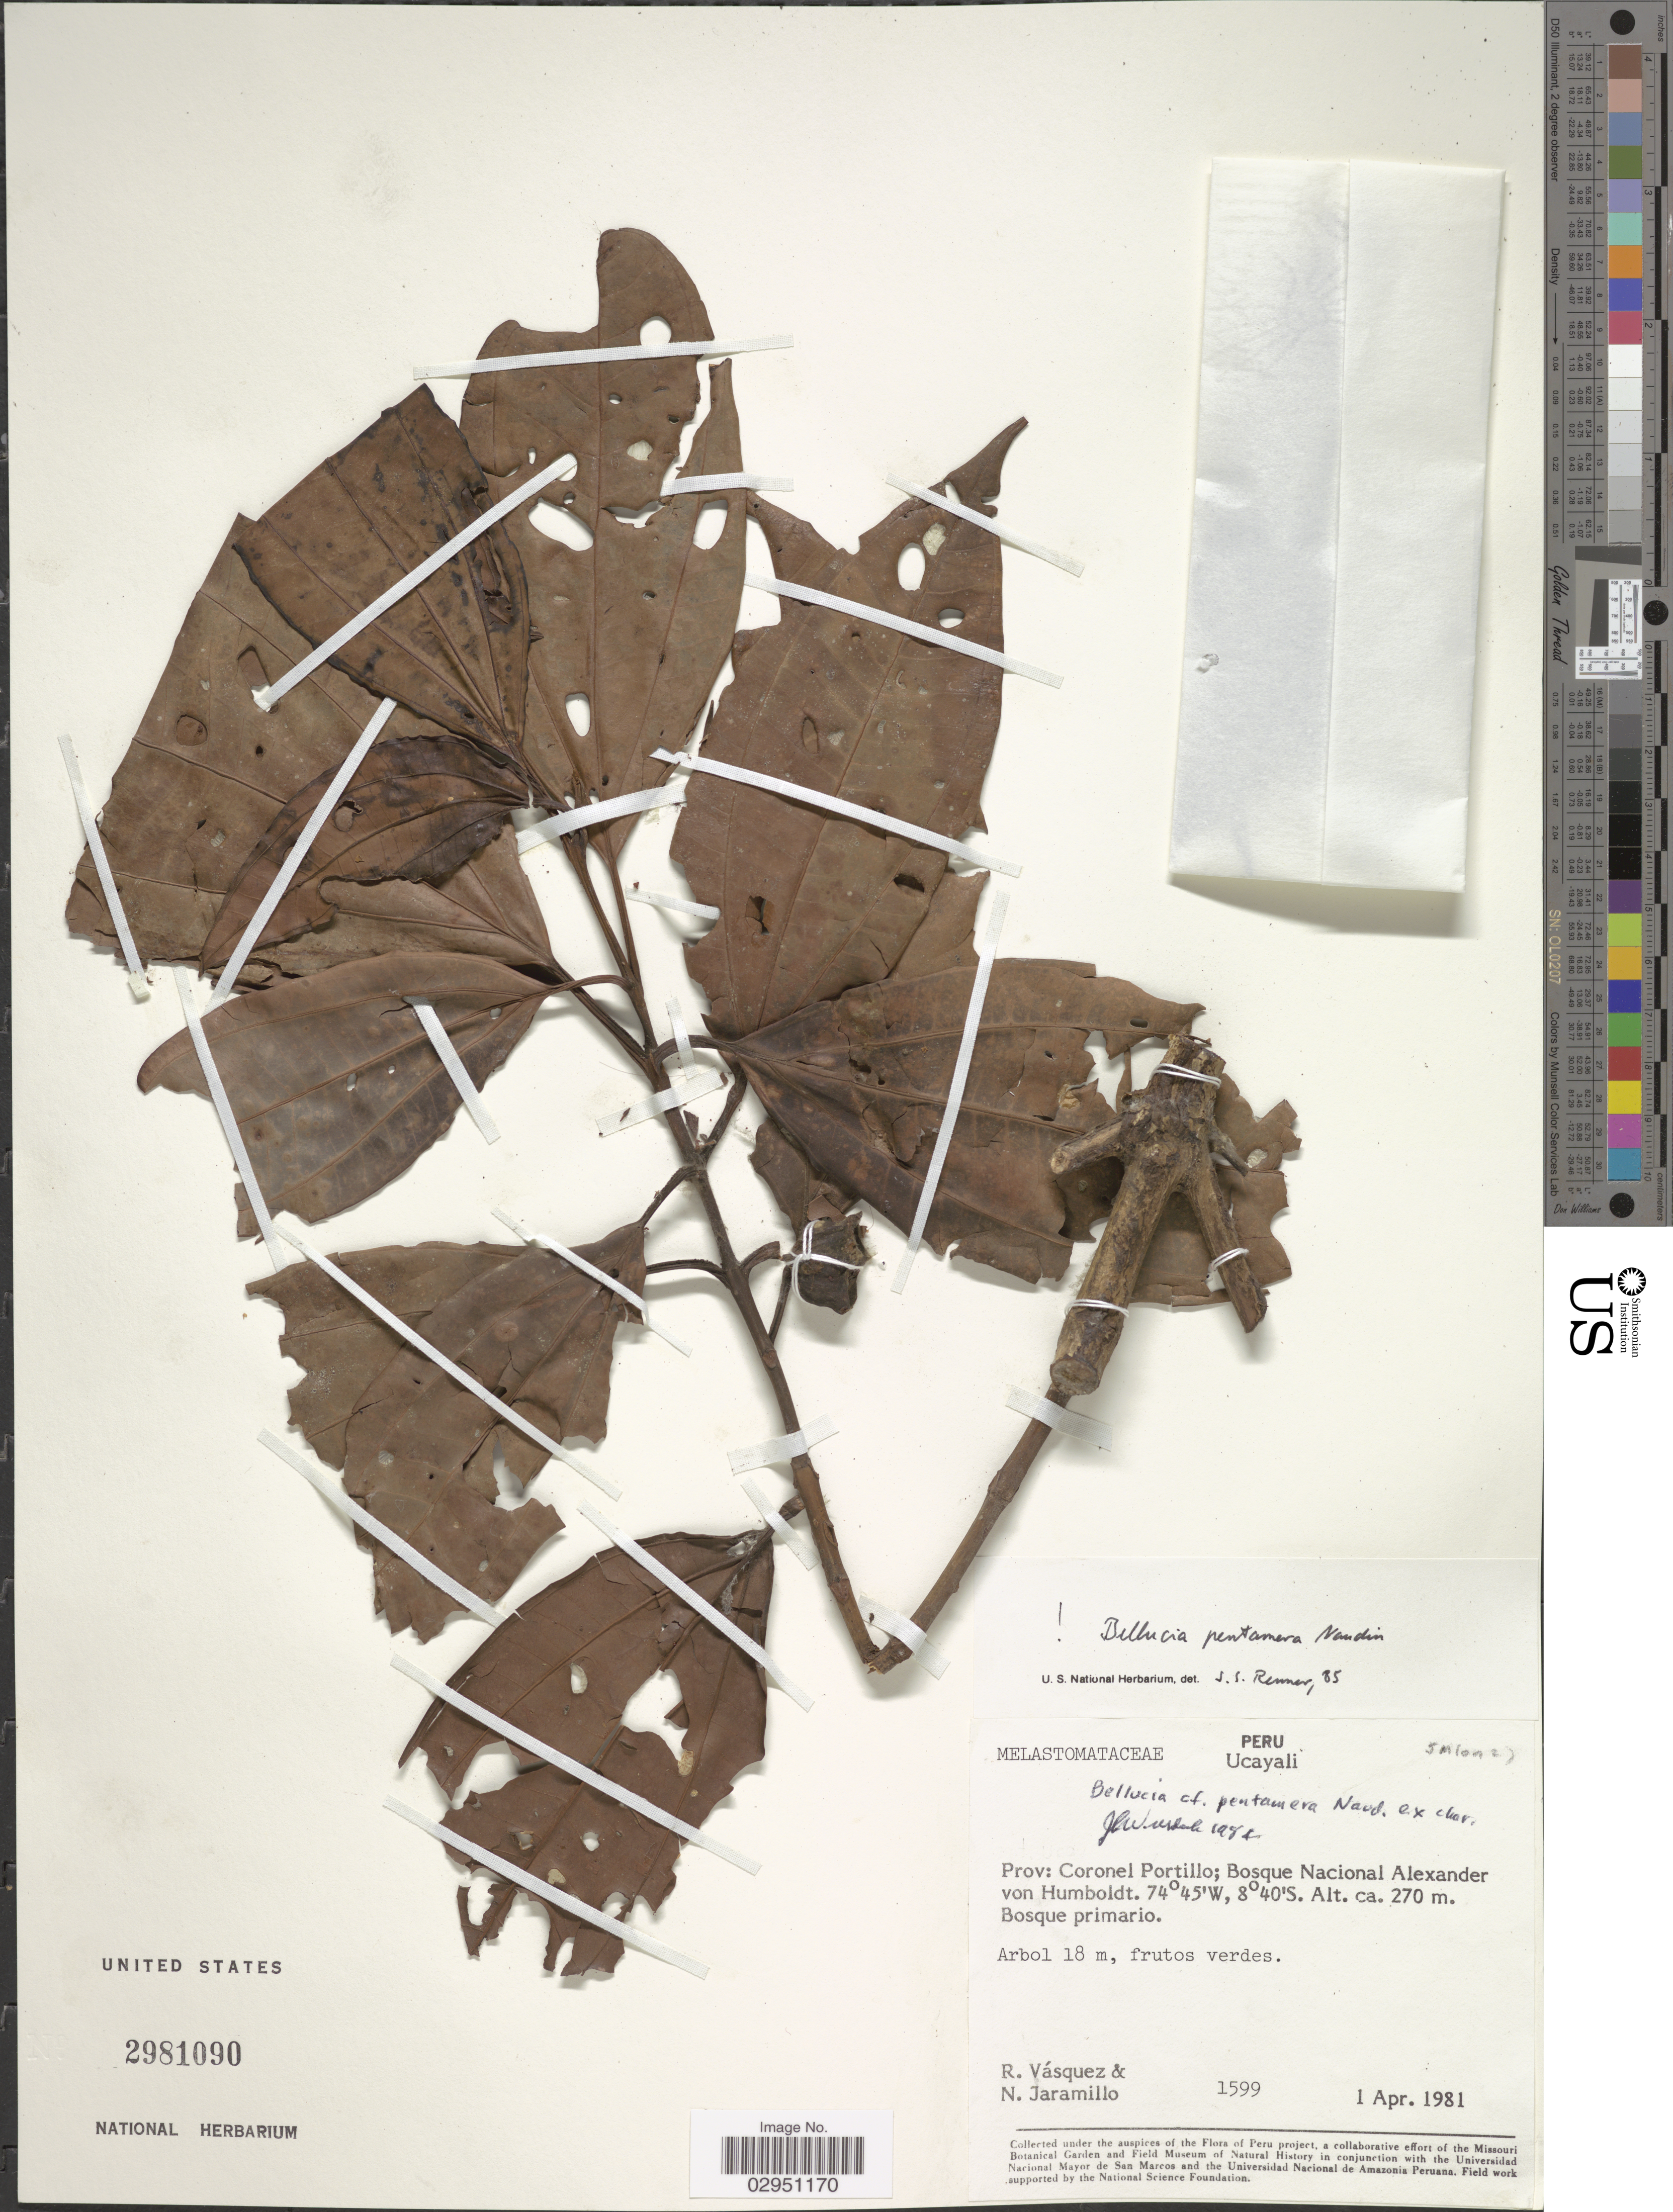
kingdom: Plantae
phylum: Tracheophyta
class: Magnoliopsida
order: Myrtales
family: Melastomataceae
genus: Bellucia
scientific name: Bellucia pentamera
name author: Naudin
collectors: R. Vásquez & N. Jaramillo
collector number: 1599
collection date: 1981-04-01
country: Peru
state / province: Ucayali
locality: Prov. Coronel Portillo; Bosque Nacional Alexander von Humboldt.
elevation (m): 270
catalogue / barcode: US 2981090